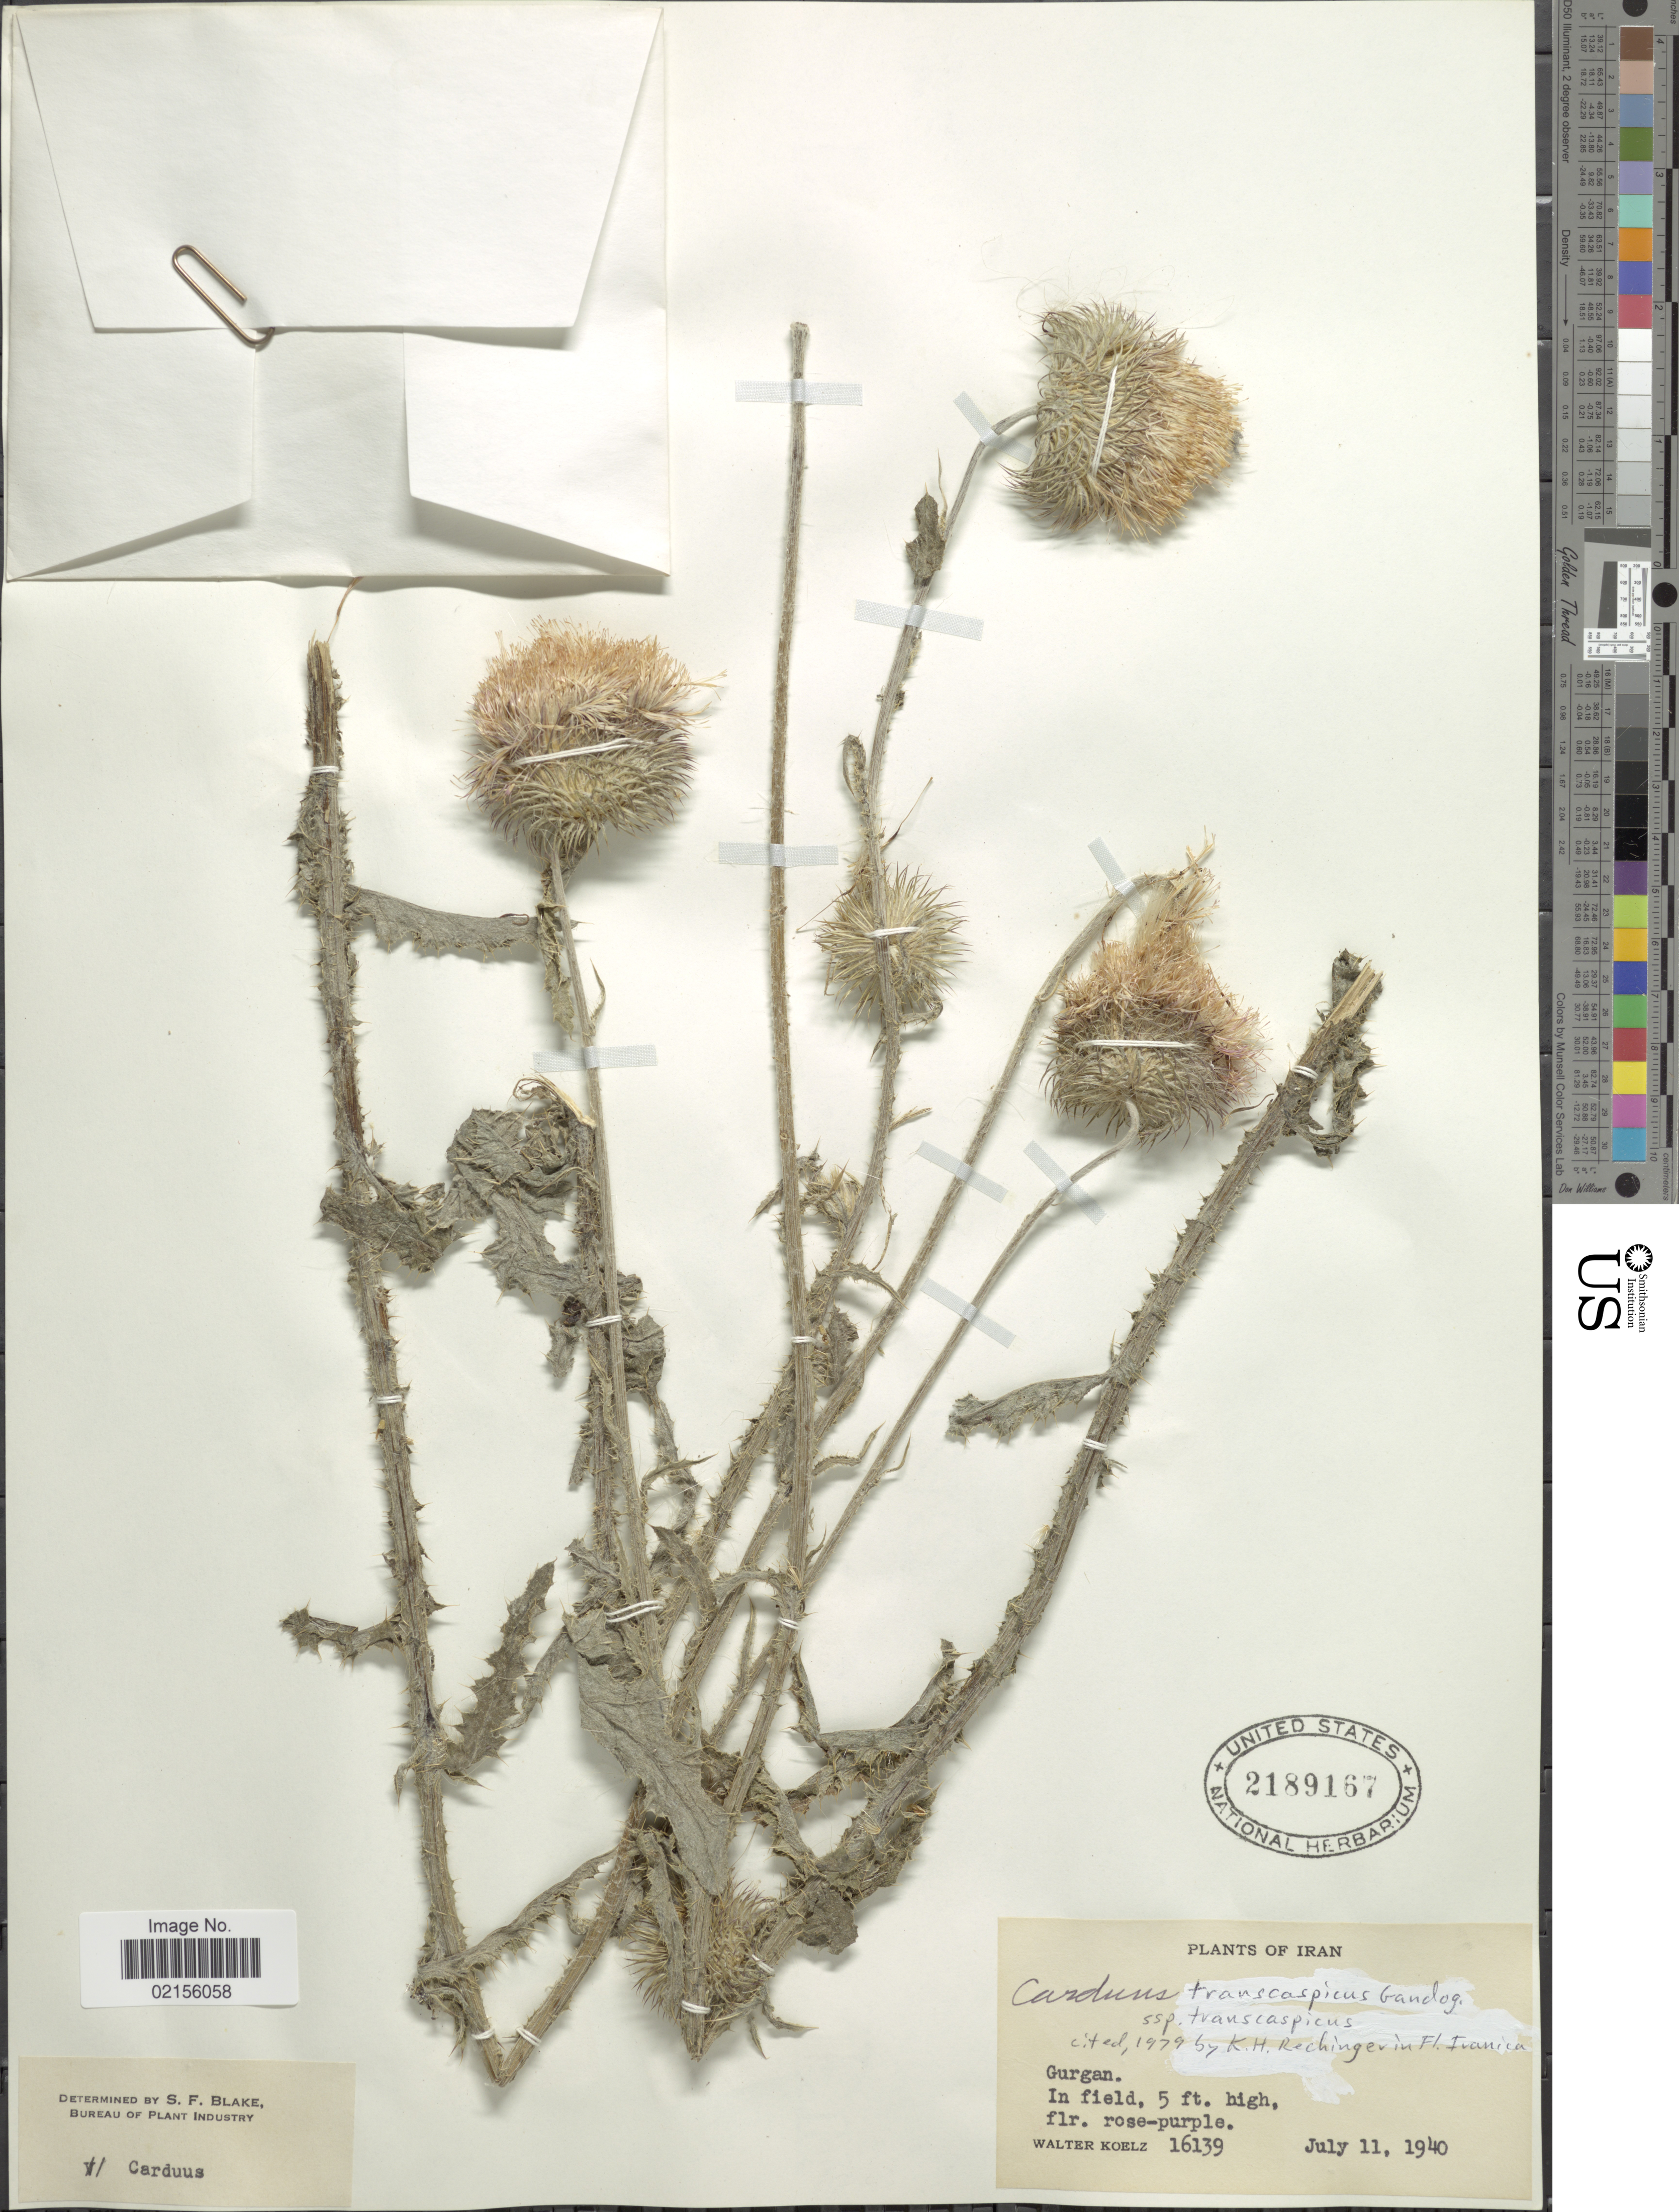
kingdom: Plantae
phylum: Tracheophyta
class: Magnoliopsida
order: Asterales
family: Asteraceae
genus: Carduus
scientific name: Carduus transcaspicus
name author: Gand.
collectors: W. N. Koelz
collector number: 16139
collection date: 1940-07-11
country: Iran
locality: Gurgan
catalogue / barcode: US 2189167